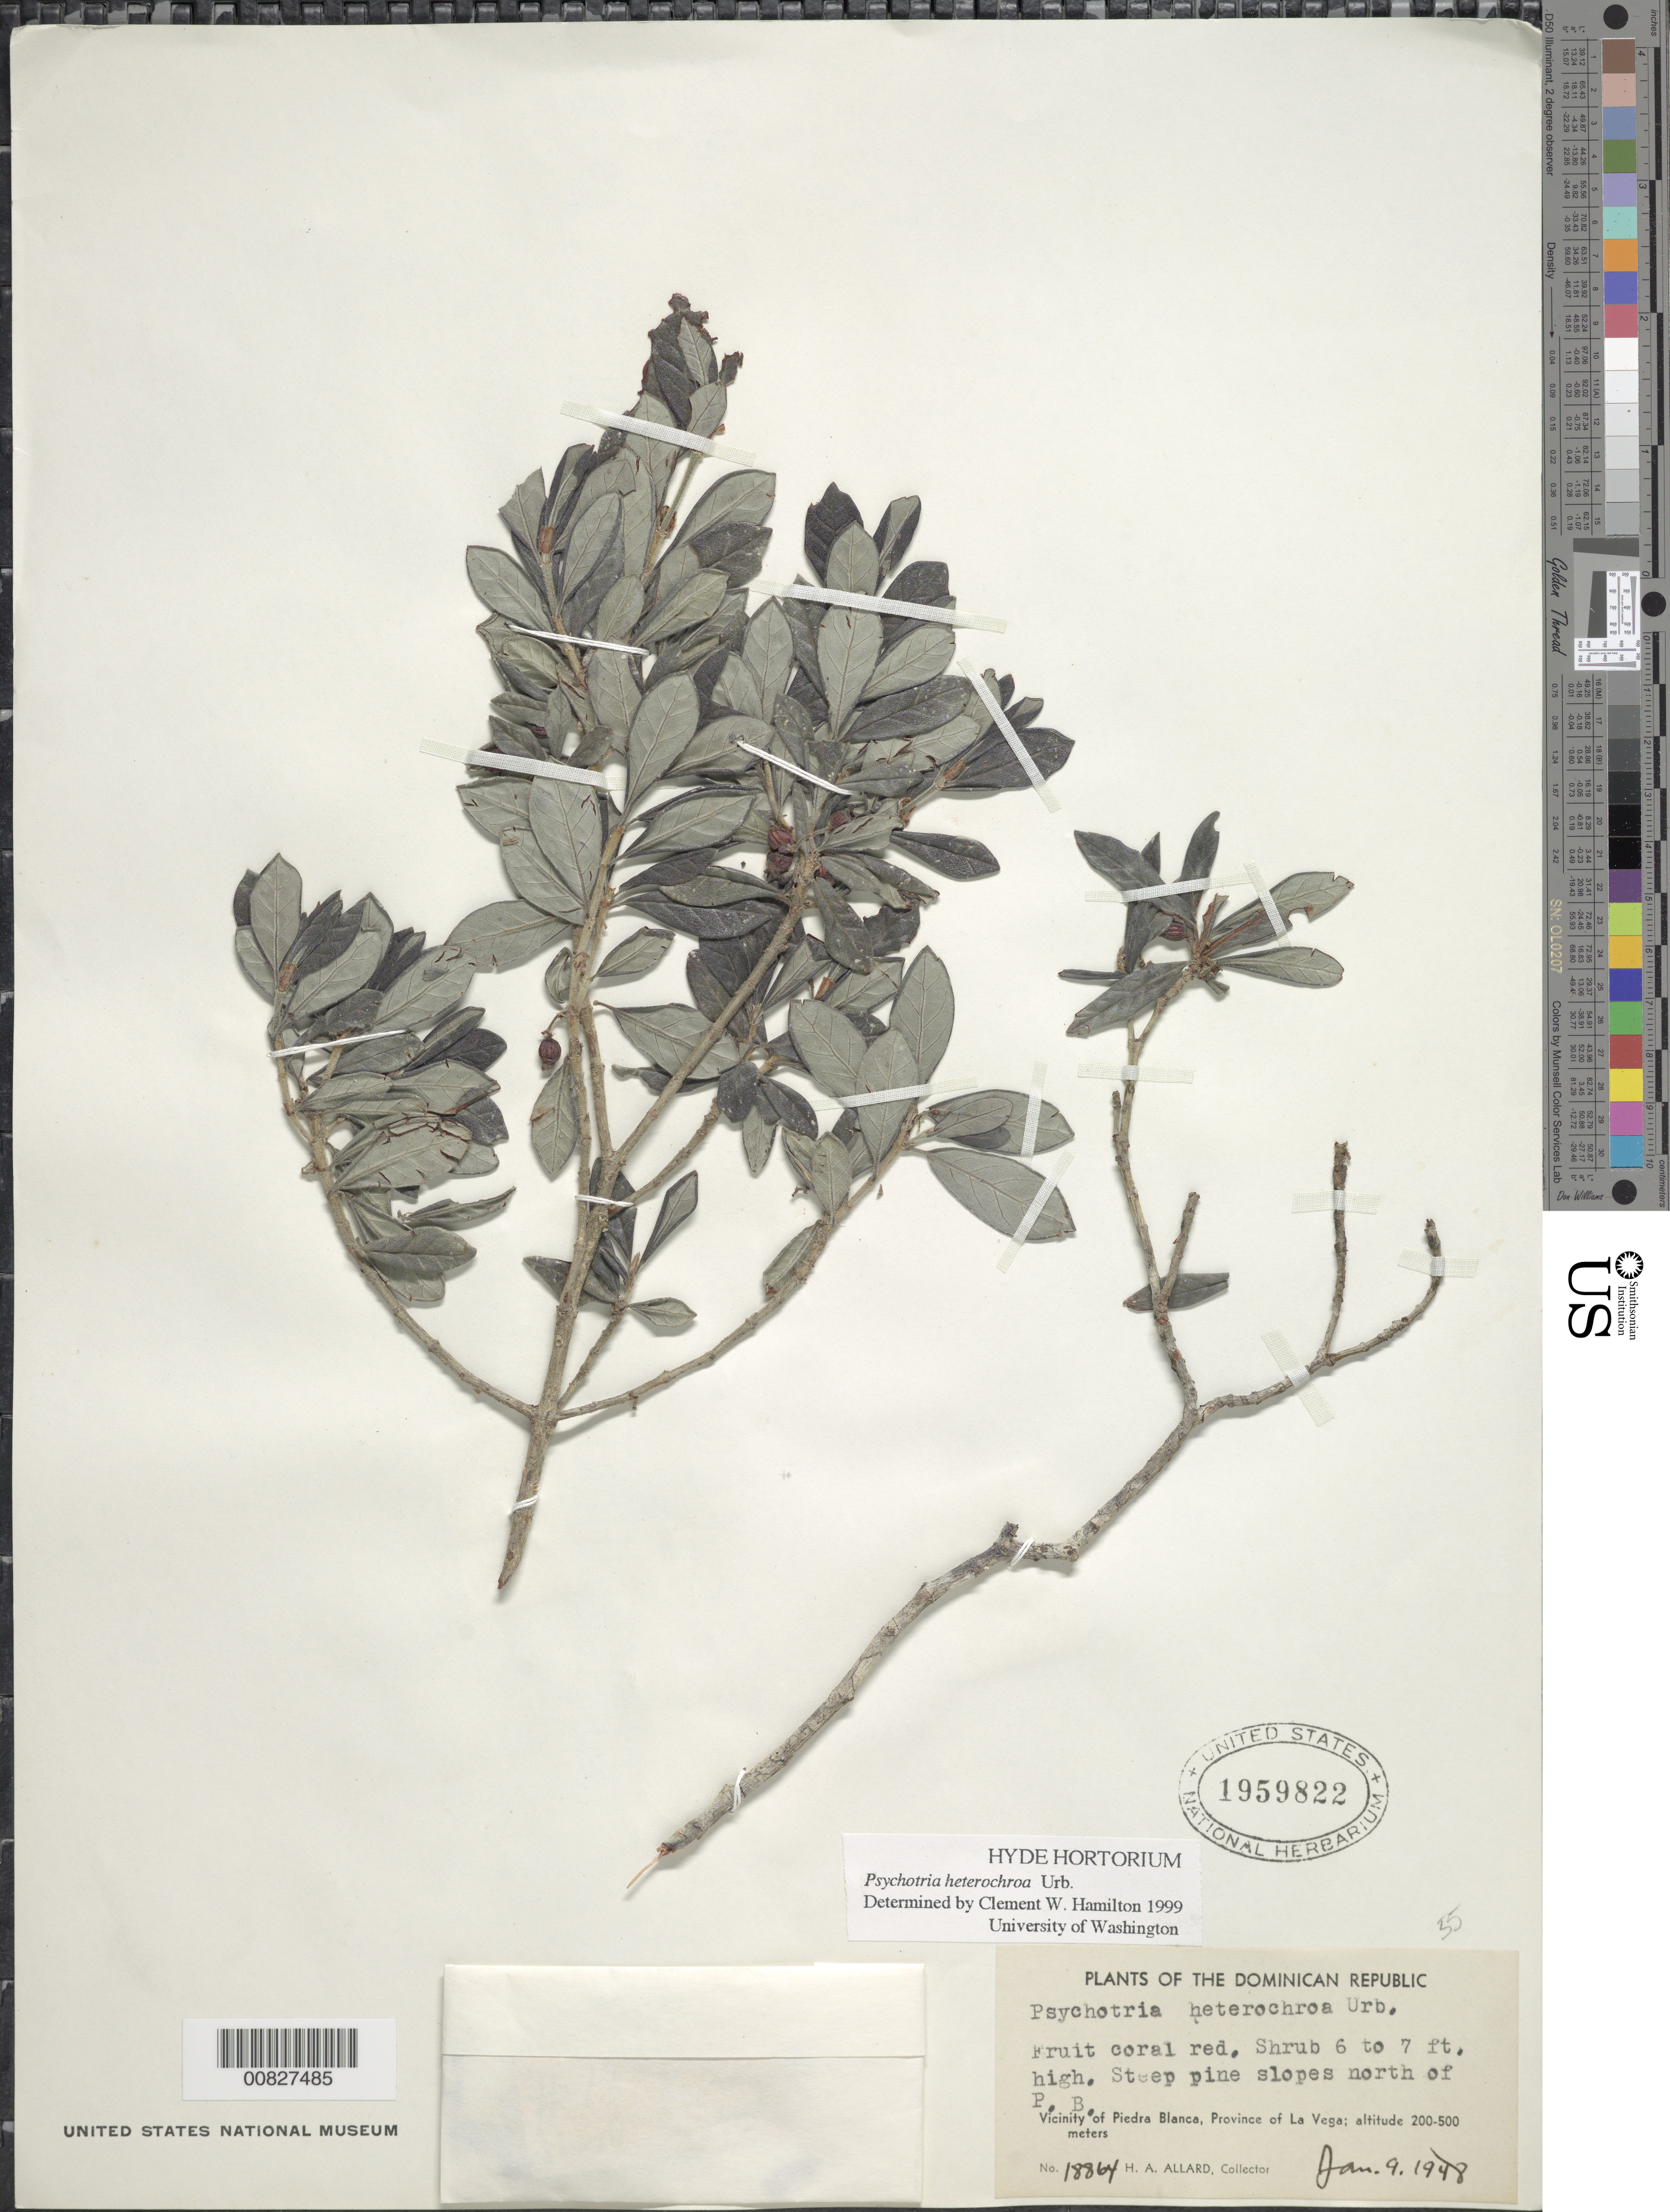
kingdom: Plantae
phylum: Tracheophyta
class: Magnoliopsida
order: Gentianales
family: Rubiaceae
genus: Psychotria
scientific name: Psychotria heterochroa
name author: Urb.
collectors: H. A. Allard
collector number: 18864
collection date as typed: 09 Jan 1948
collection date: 1948-01-09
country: Dominican Republic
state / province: La Vega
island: Hispaniola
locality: Vicinity of Piedra Blanca, N of town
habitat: Steep pine slopes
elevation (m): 200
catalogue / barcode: US 1959822